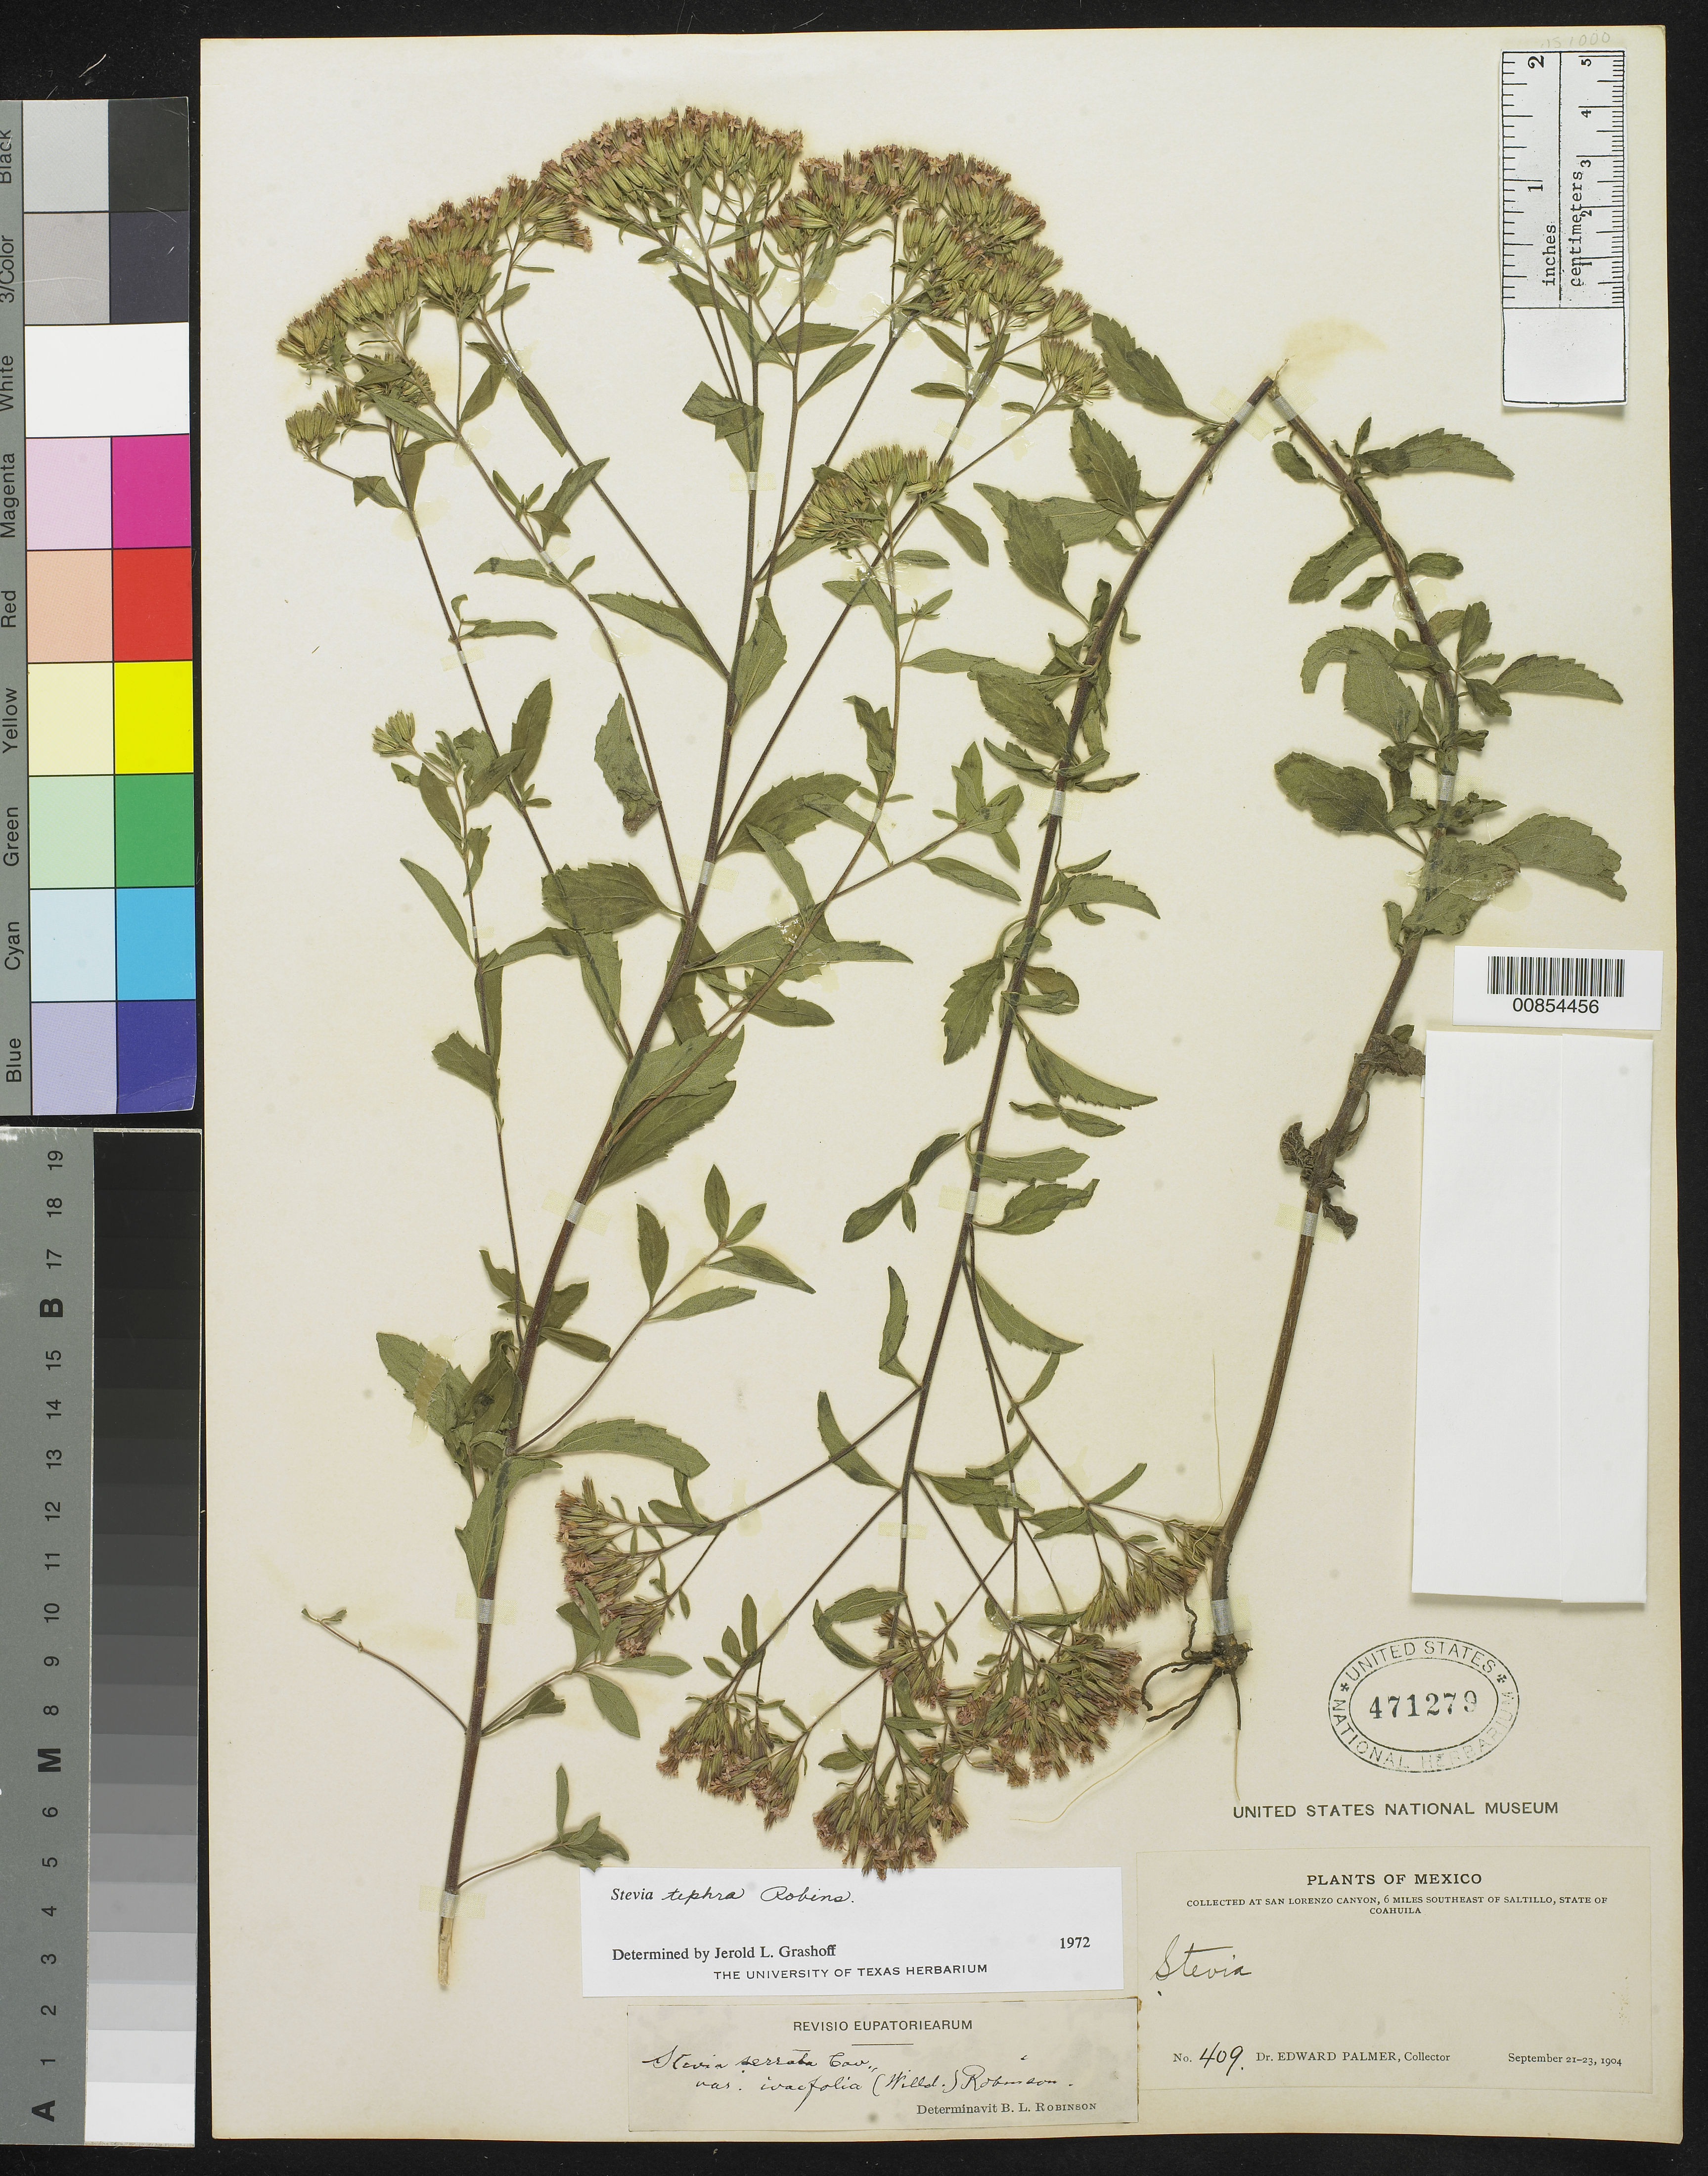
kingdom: Plantae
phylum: Tracheophyta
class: Magnoliopsida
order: Asterales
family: Asteraceae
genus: Stevia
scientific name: Stevia tephra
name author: B.L. Rob.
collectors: E. Palmer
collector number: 409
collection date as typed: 21 Sep 1904 to 23 Sep 1904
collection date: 1904-09-21/1904-09-23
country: Mexico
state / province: Coahuila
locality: San Lorenzo canyon, 6 miles southeast of Saltillo, Coahuila.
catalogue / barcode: US 471279